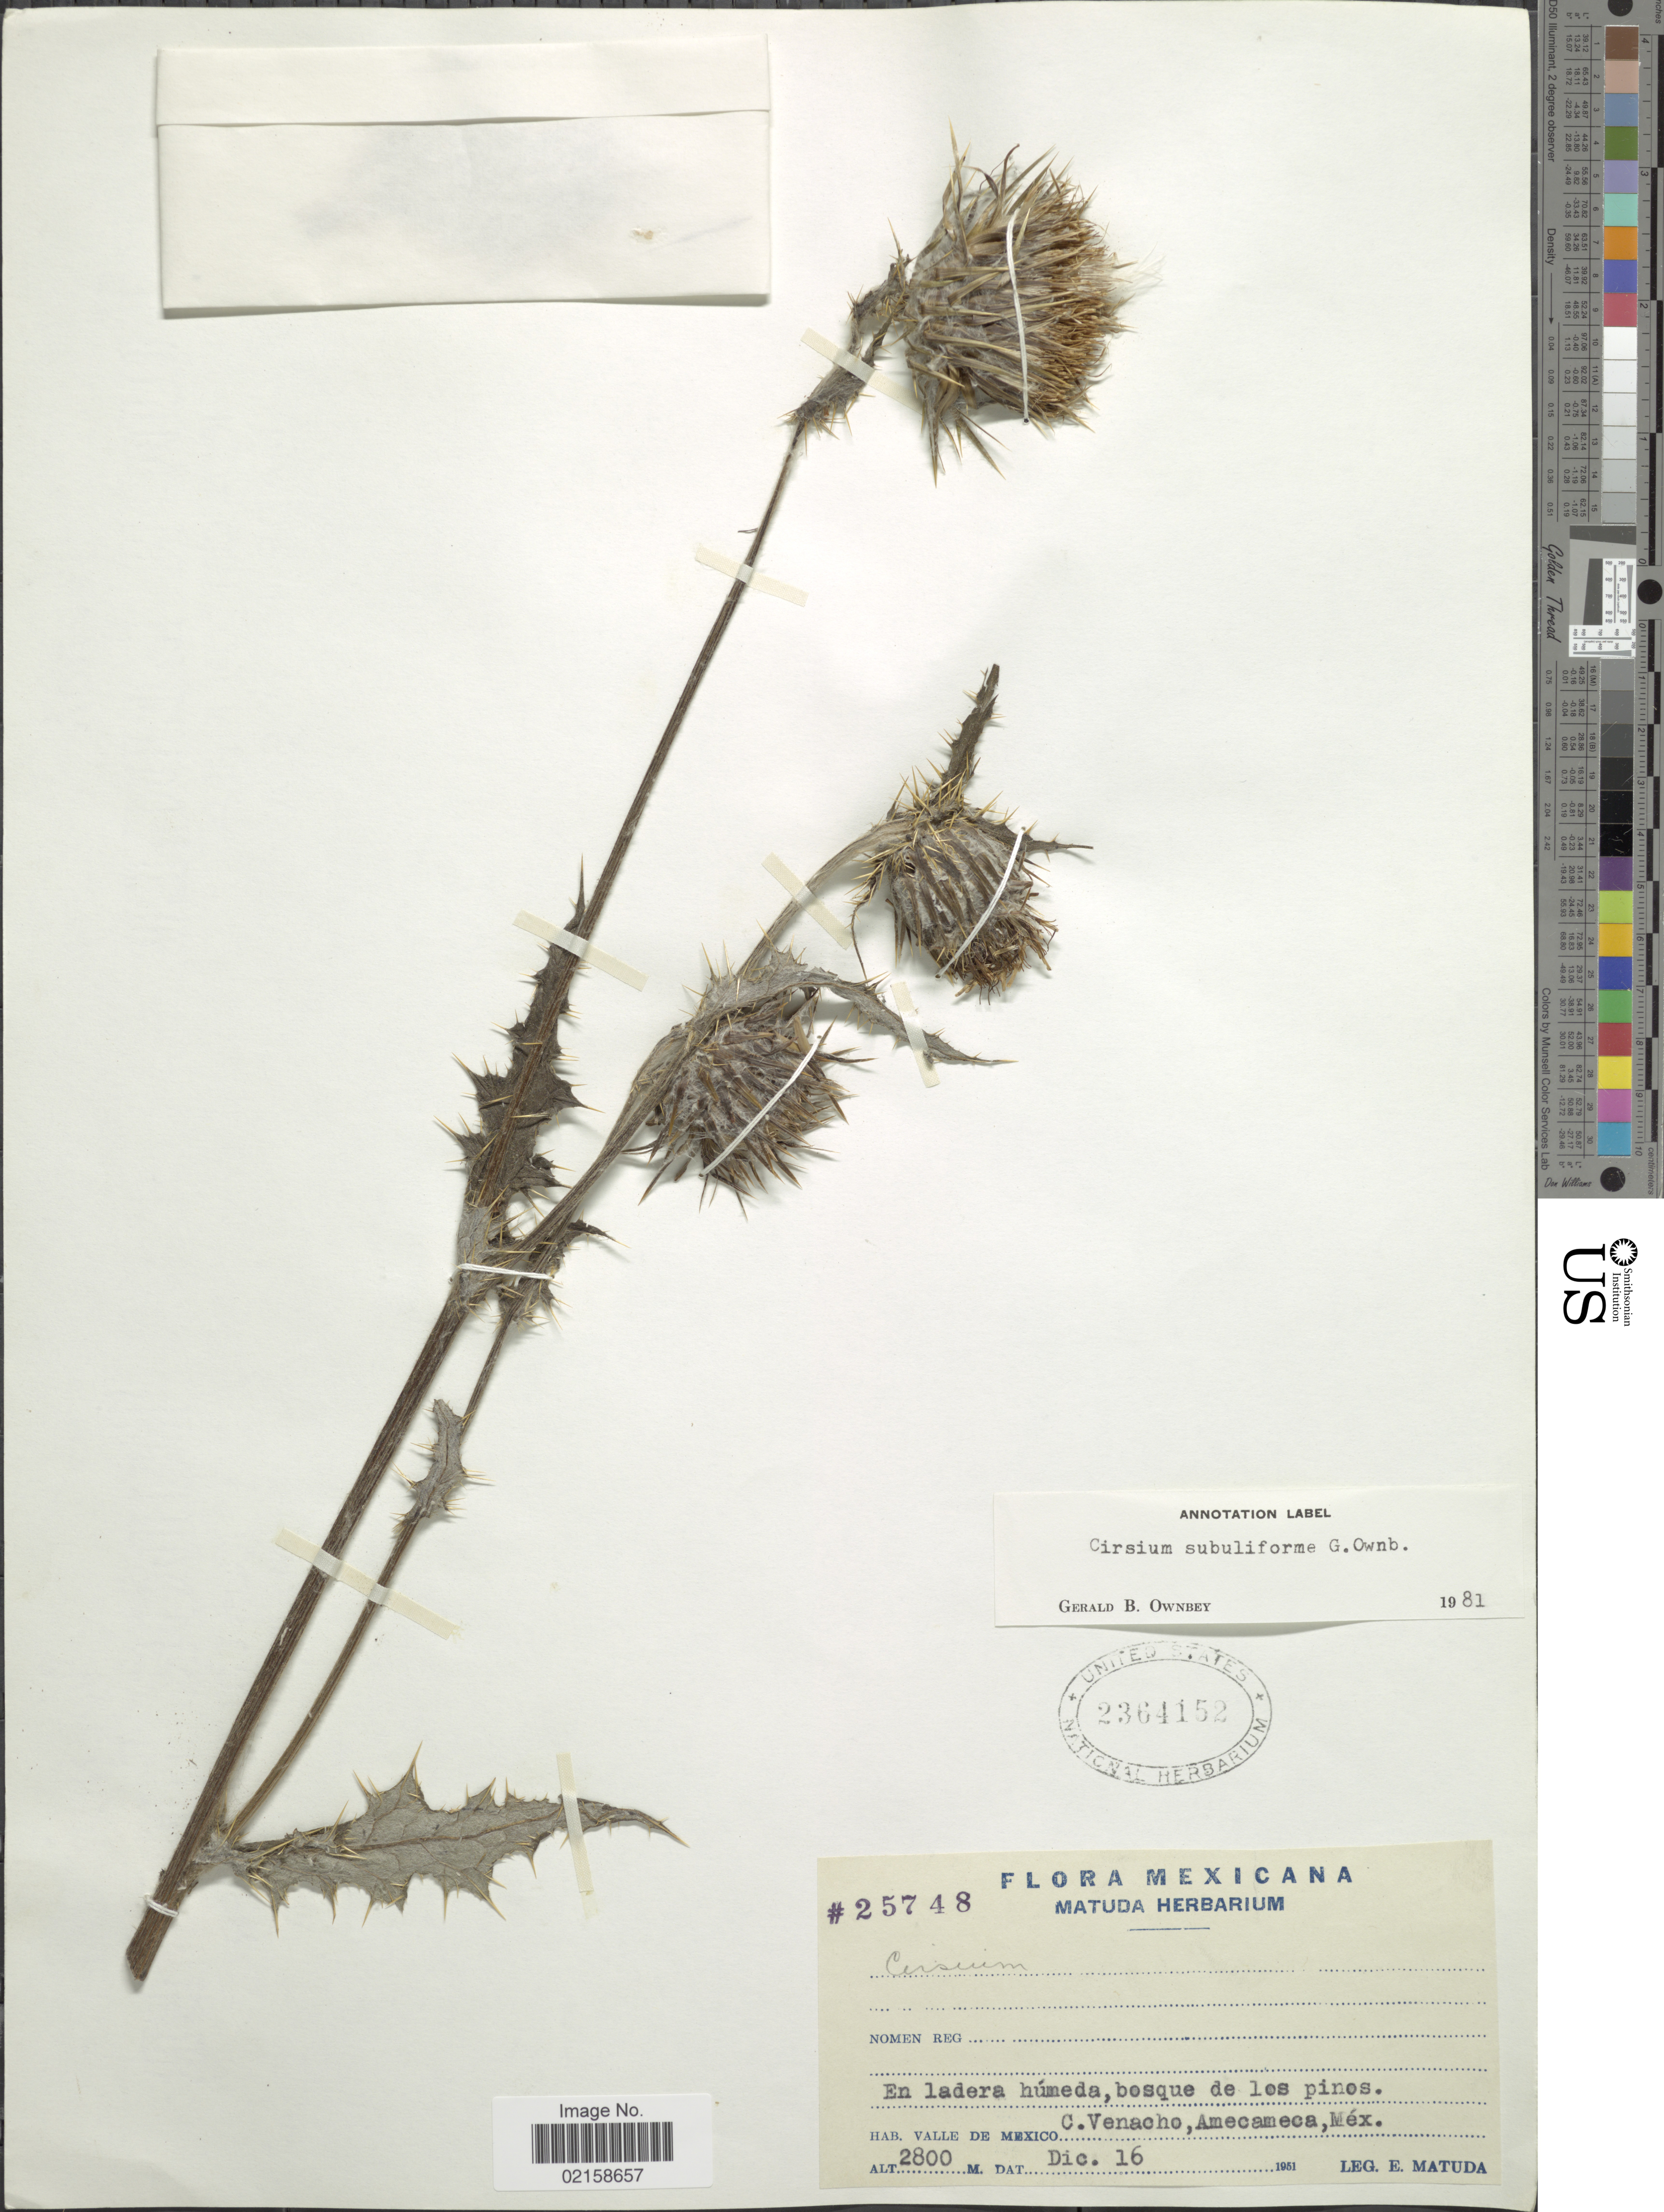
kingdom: Plantae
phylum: Tracheophyta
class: Magnoliopsida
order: Asterales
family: Asteraceae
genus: Cirsium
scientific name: Cirsium subuliforme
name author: G.B. Ownbey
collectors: E. Matuda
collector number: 25748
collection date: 1951-12-16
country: Mexico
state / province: México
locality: En ladera humeda, Valle de Mexico, C. Venacho, Amecameca.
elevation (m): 2800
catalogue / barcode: US 2364152